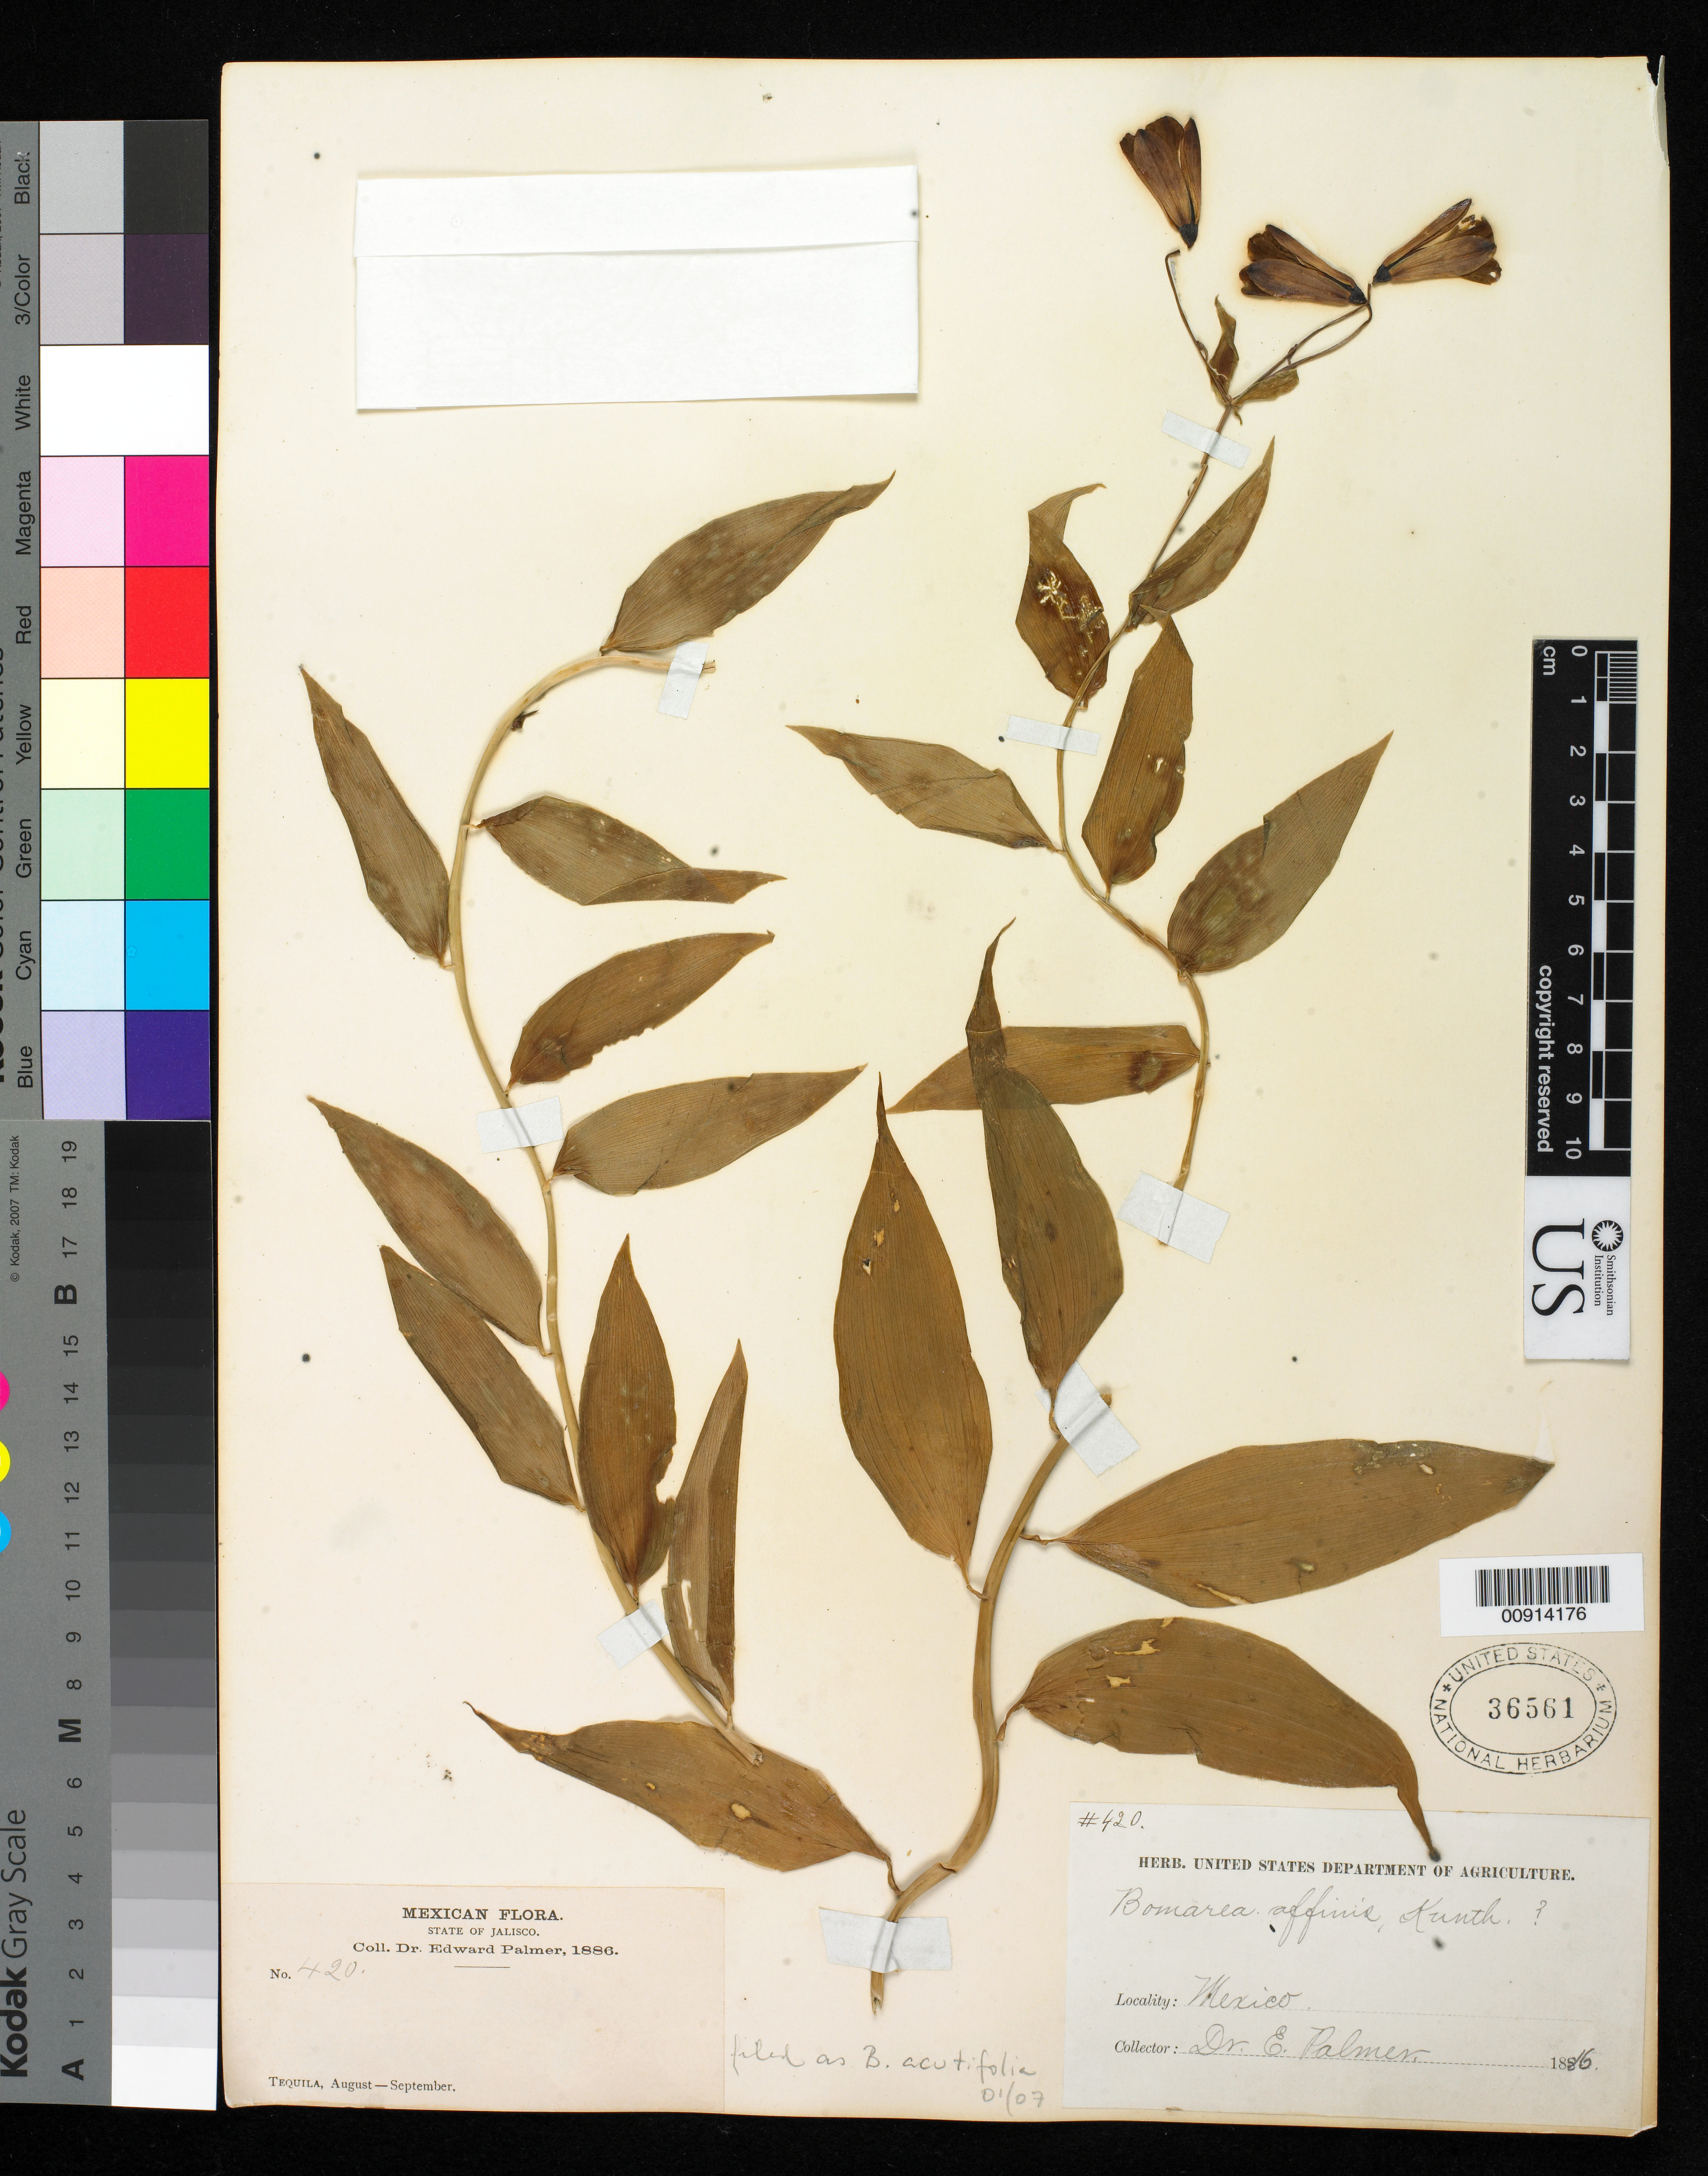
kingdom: Plantae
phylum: Tracheophyta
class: Liliopsida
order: Liliales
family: Alstroemeriaceae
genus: Bomarea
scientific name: Bomarea acutifolia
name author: (Link & Otto) Herb.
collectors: E. Palmer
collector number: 420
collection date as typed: Aug 1886 to -- Sep 1886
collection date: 1886-08/1886-09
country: Mexico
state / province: Jalisco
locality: Tequila, Jalisco.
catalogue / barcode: US 36561